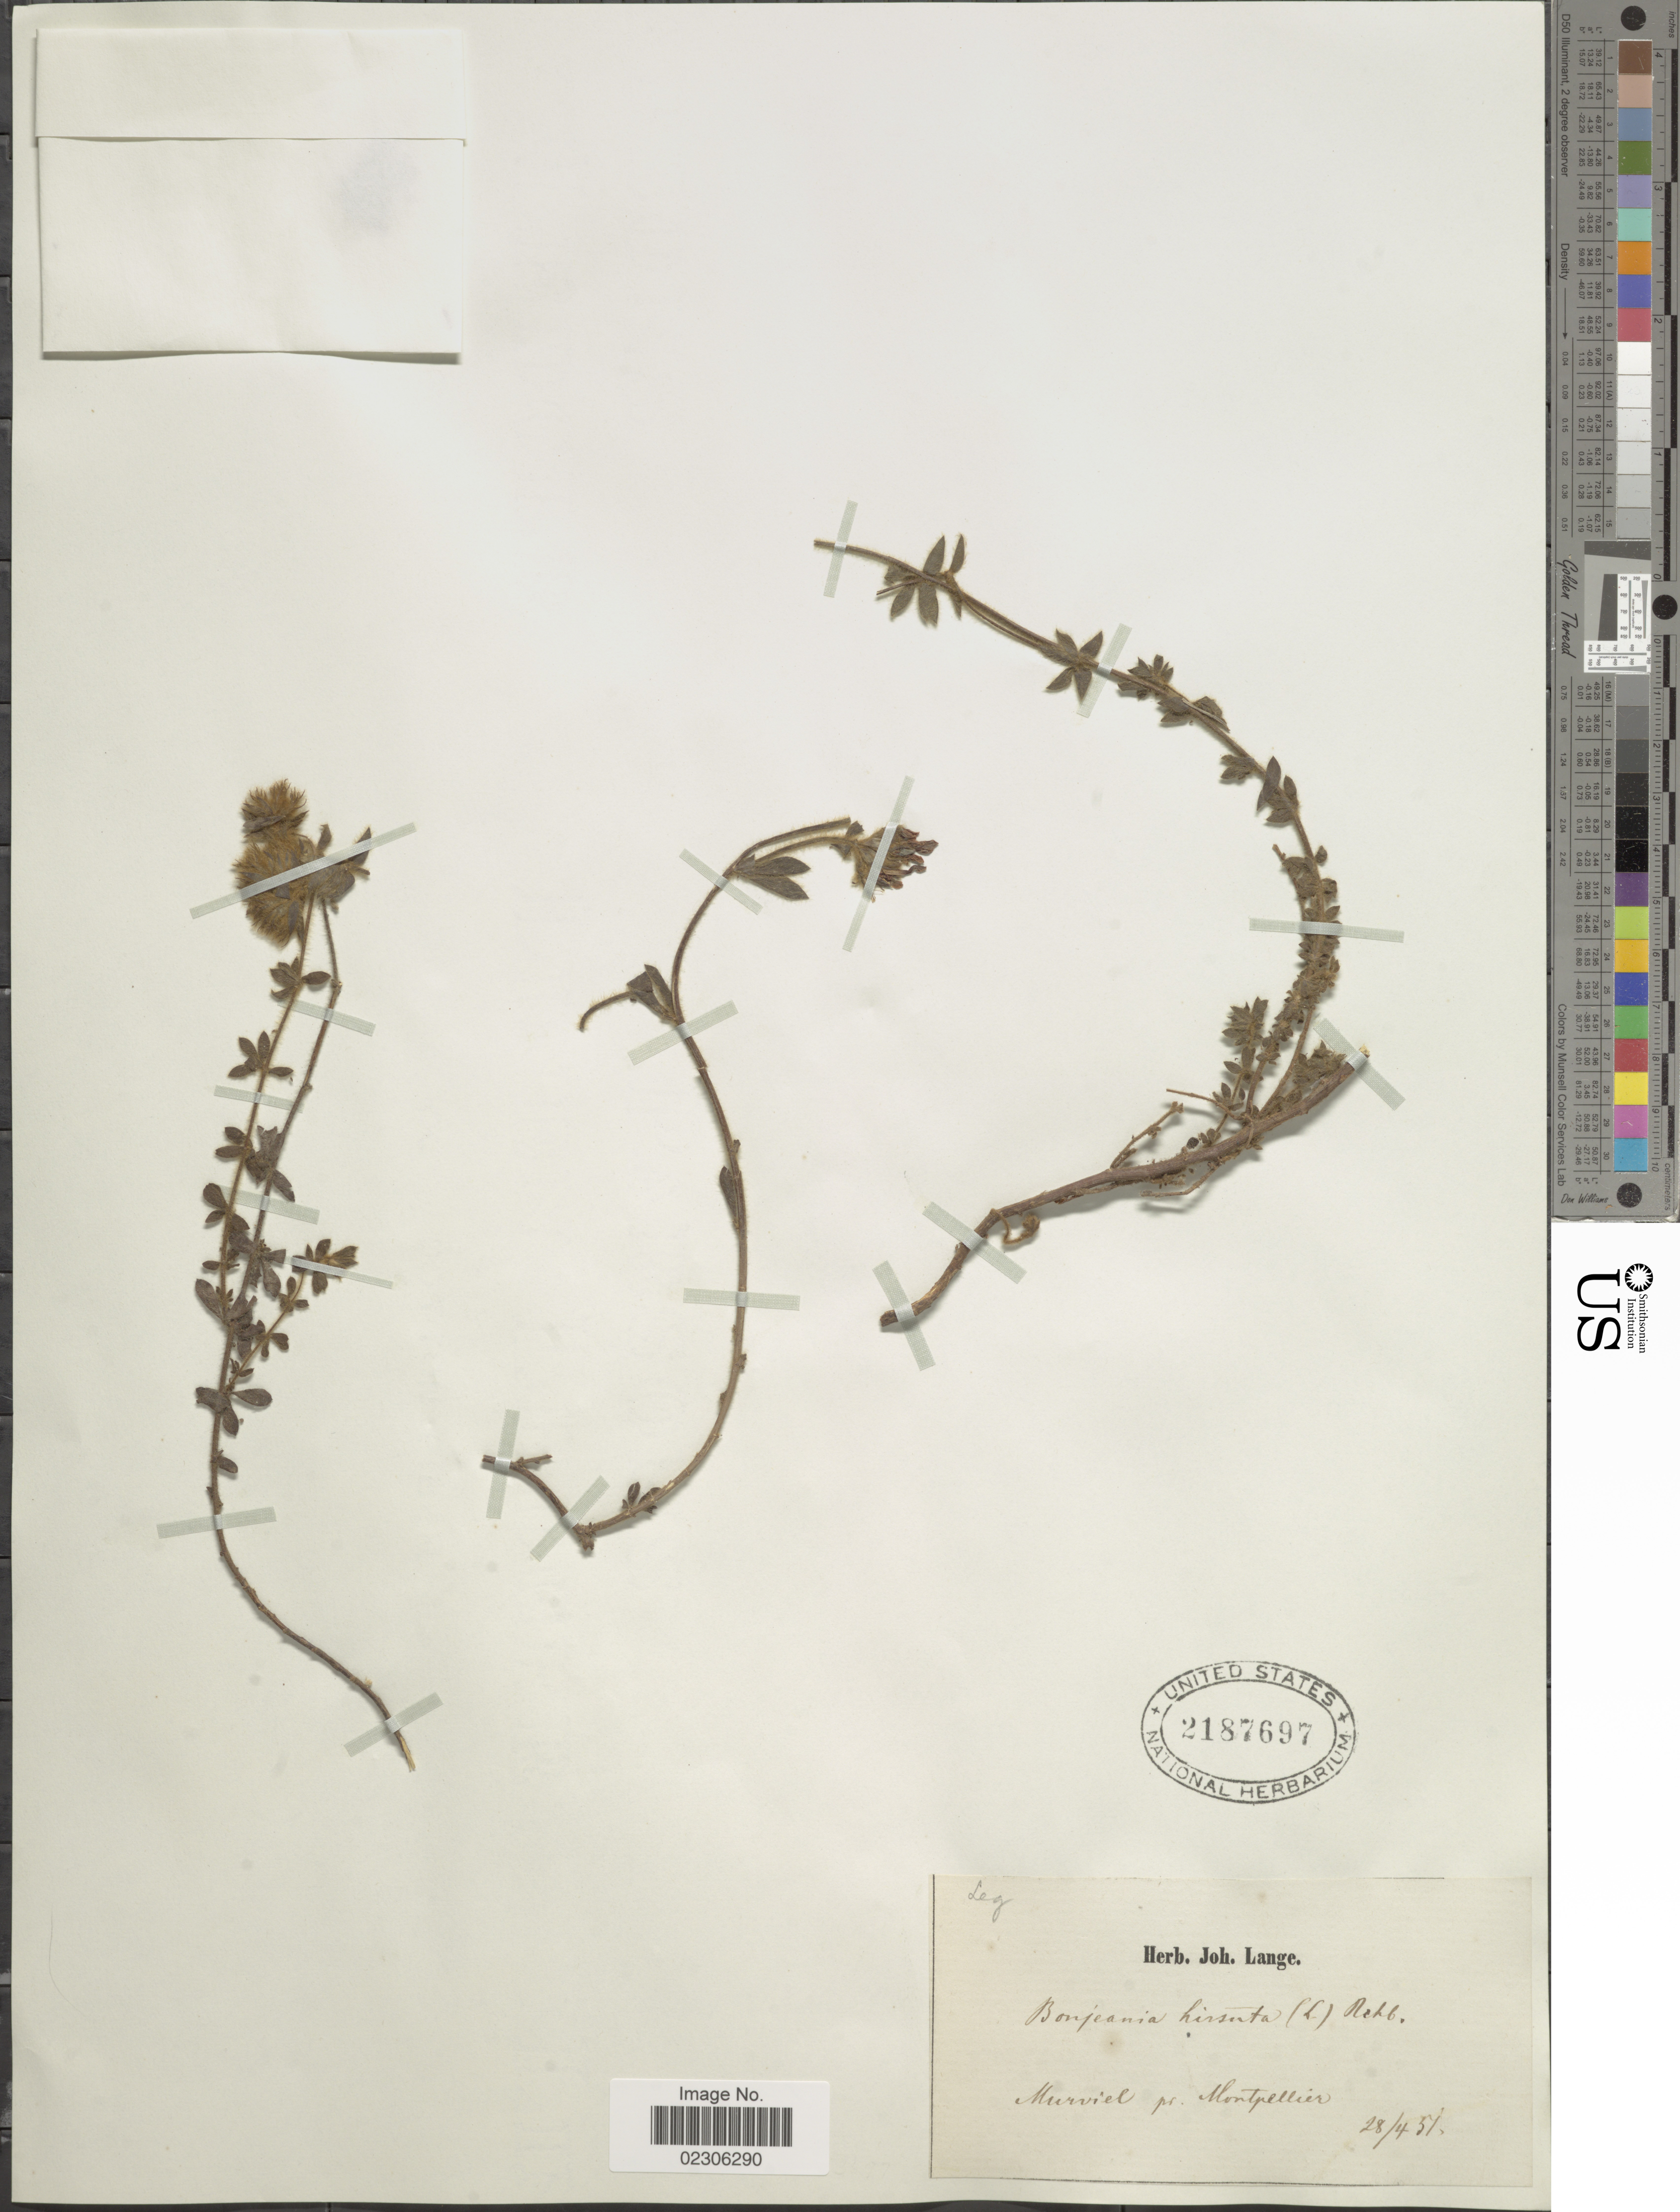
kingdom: Plantae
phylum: Tracheophyta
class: Magnoliopsida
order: Fabales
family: Fabaceae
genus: Dorycnium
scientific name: Dorycnium hirsutum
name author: (L.) Ser.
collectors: ex herb. Joh. Lange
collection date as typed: Transcribed d/m/y: 28/4/51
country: France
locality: Murviel pr. Montepellier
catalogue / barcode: US 2187697